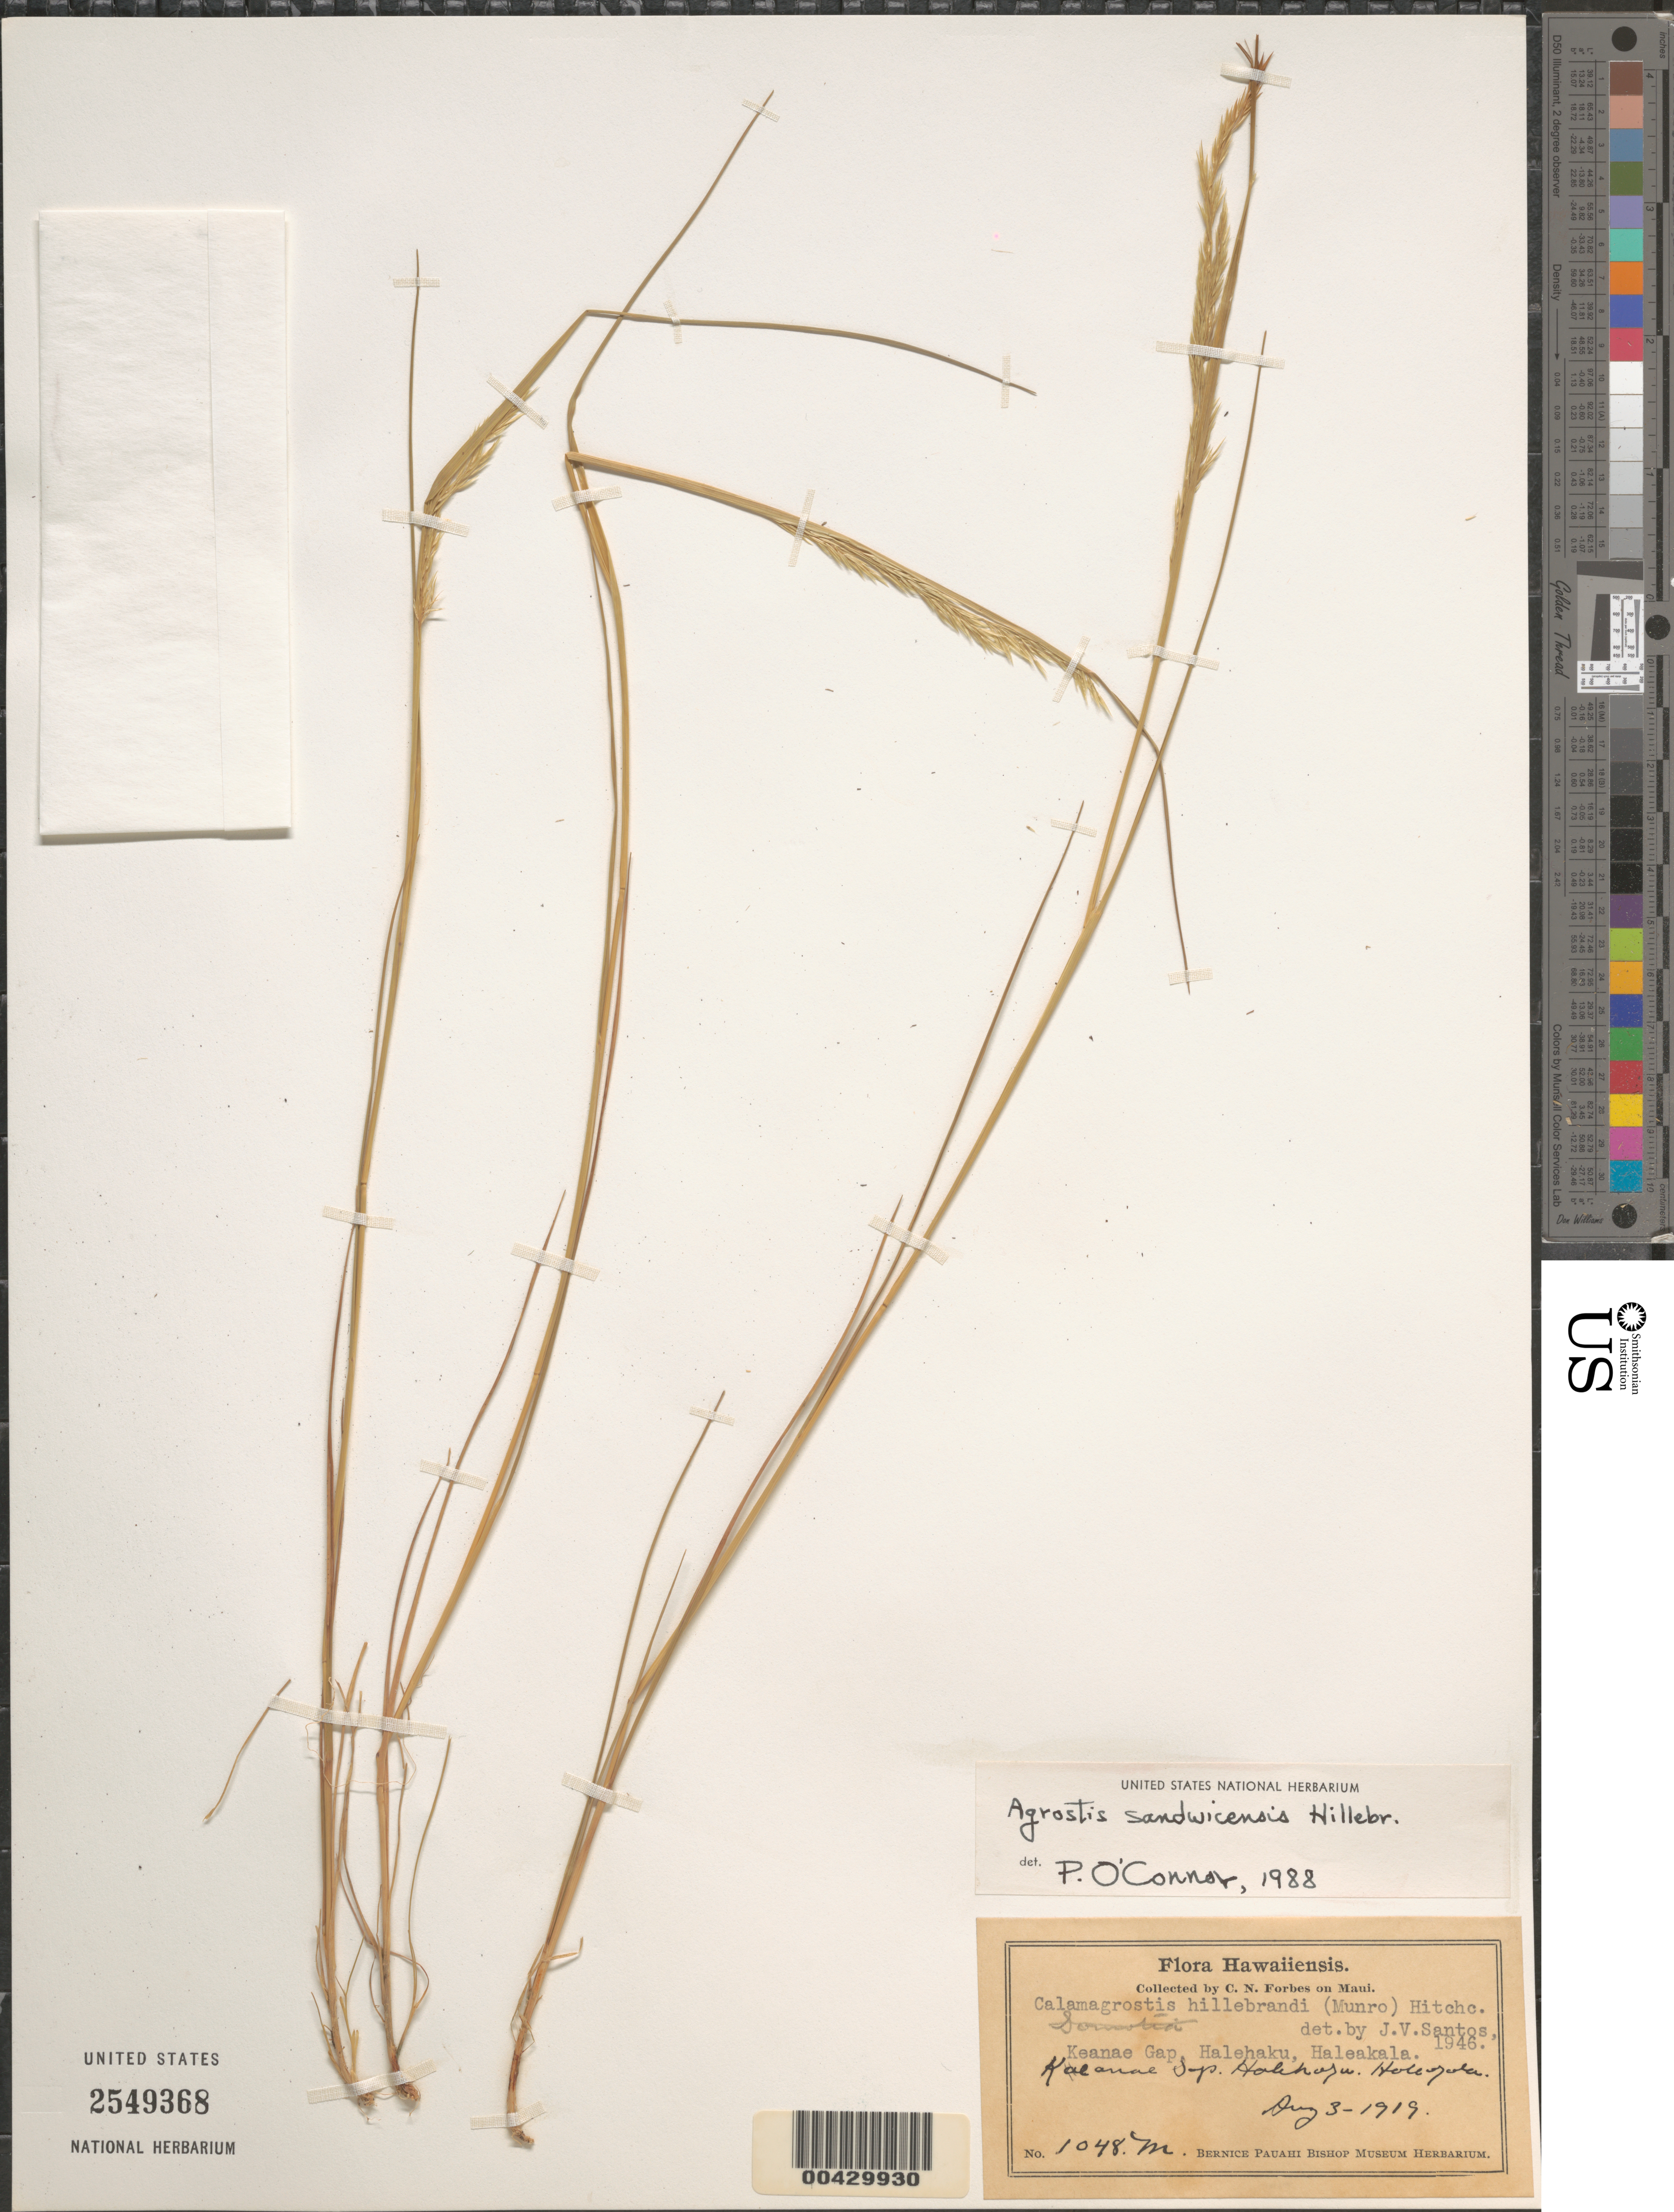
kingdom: Plantae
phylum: Tracheophyta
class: Liliopsida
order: Poales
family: Poaceae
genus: Agrostis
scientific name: Agrostis sandwicensis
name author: Hillebr.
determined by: O'Connor, P.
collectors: C. N. Forbes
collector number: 1048.M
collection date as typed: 3 Aug 1919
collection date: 1919-08-03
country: United States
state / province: Hawaii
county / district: Maui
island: Maui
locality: Keanae Gap, Halehaku, Haleakala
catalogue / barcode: US 2549368